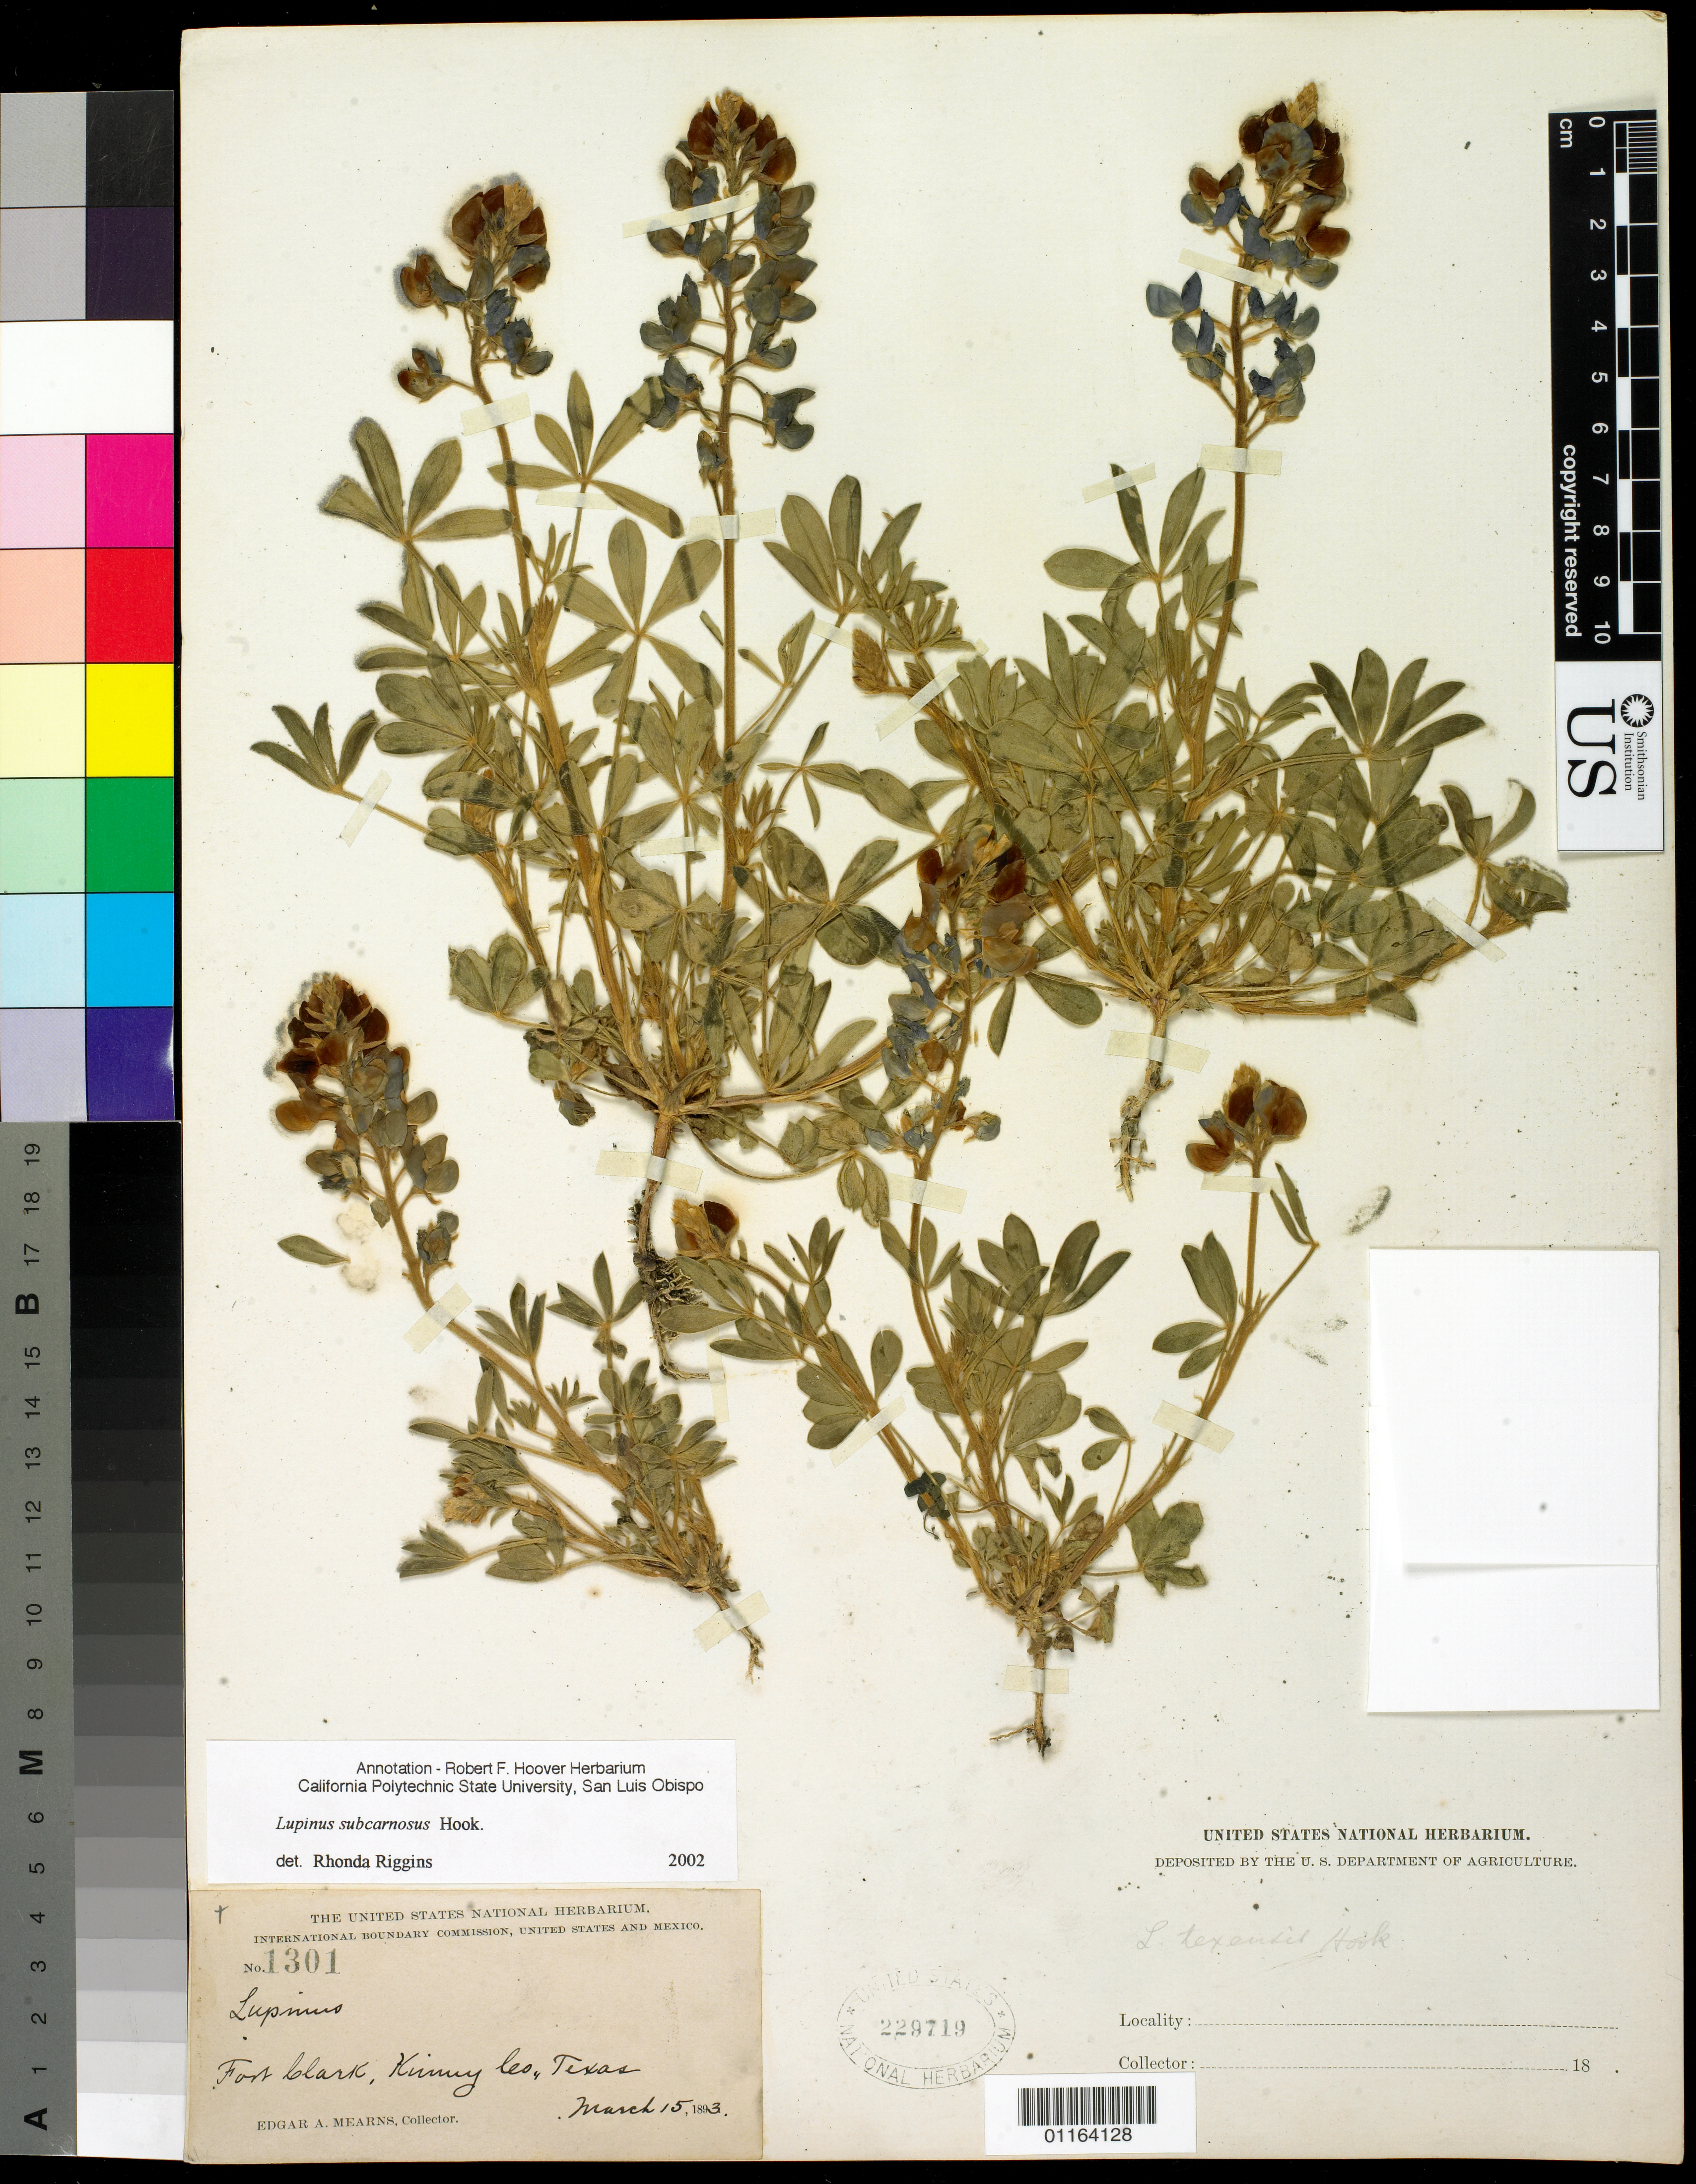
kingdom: Plantae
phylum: Tracheophyta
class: Magnoliopsida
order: Fabales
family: Fabaceae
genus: Lupinus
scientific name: Lupinus subcarnosus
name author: Hook.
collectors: E. A. Mearns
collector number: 1301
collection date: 1893-03-15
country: United States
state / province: Texas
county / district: Kinney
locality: Fort Clark.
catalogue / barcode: US 229719